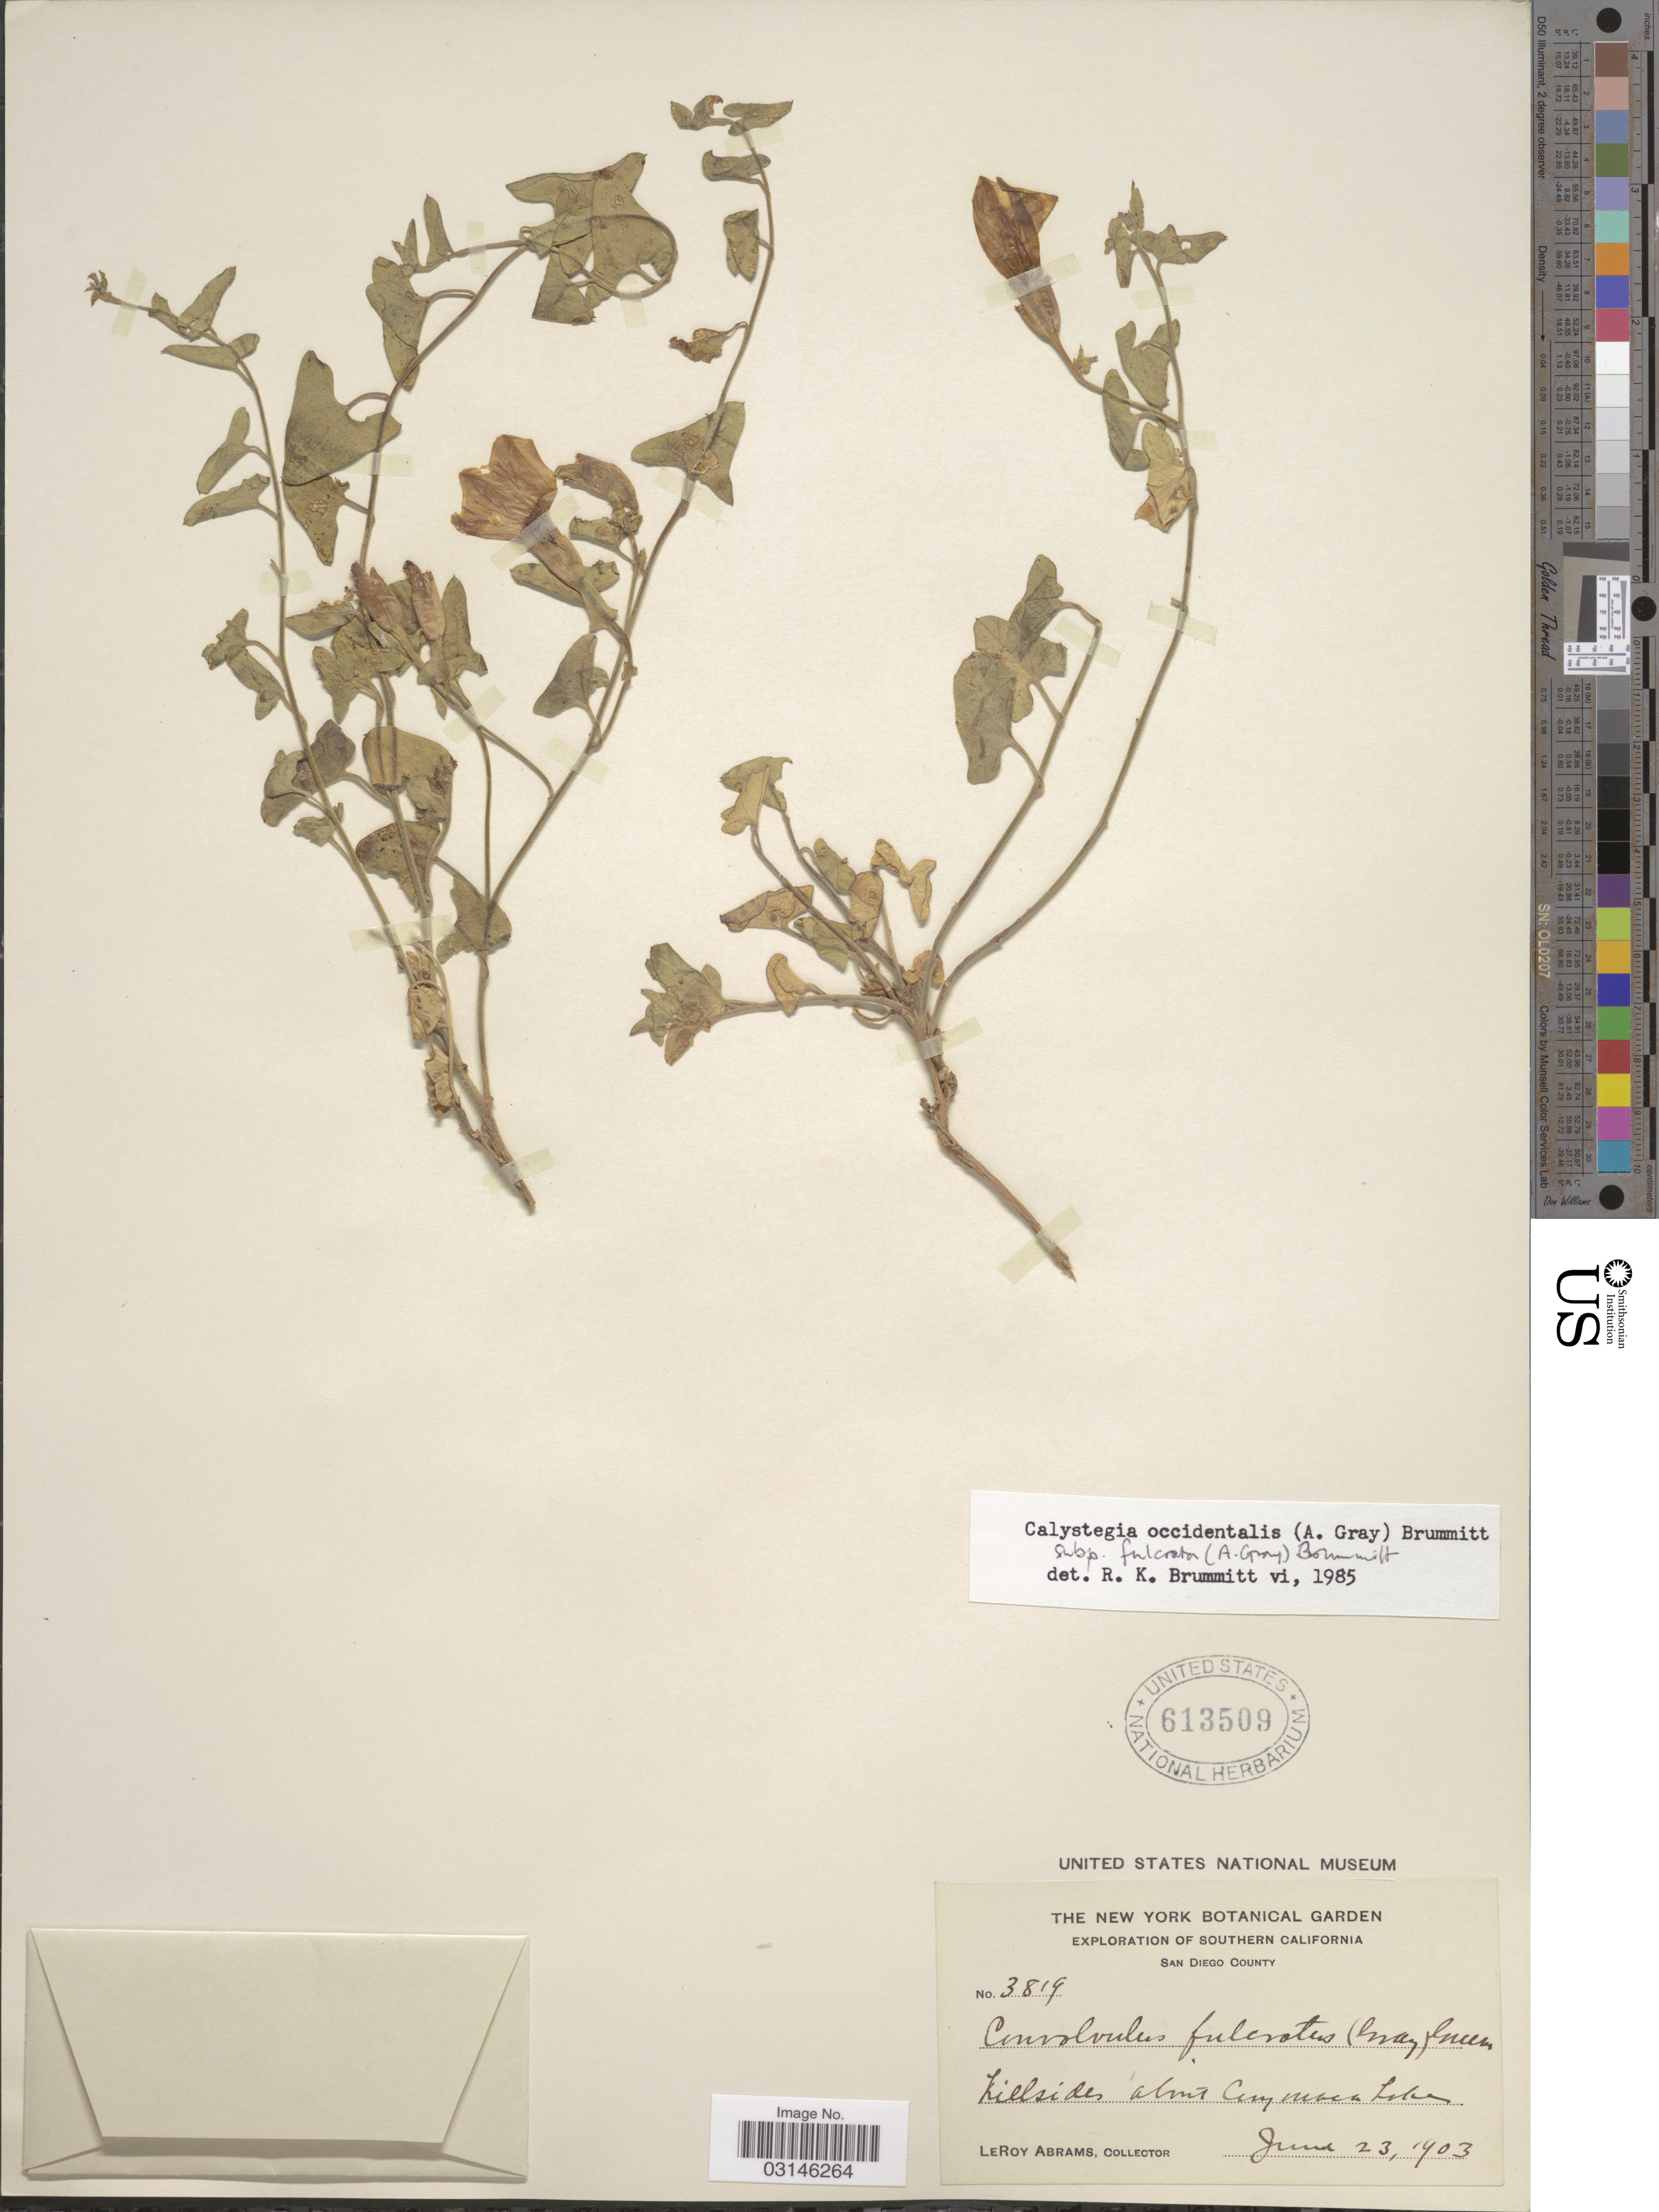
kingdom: Plantae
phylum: Tracheophyta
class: Magnoliopsida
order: Solanales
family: Convolvulaceae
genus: Calystegia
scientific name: Calystegia occidentalis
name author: (A. Gray) Brummitt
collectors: L. Abrams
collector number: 3819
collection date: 1903-06-23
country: United States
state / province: California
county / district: San Diego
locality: Southern California, San Diego County, hillsides about Cuyamaca Lake.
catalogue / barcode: US 613509